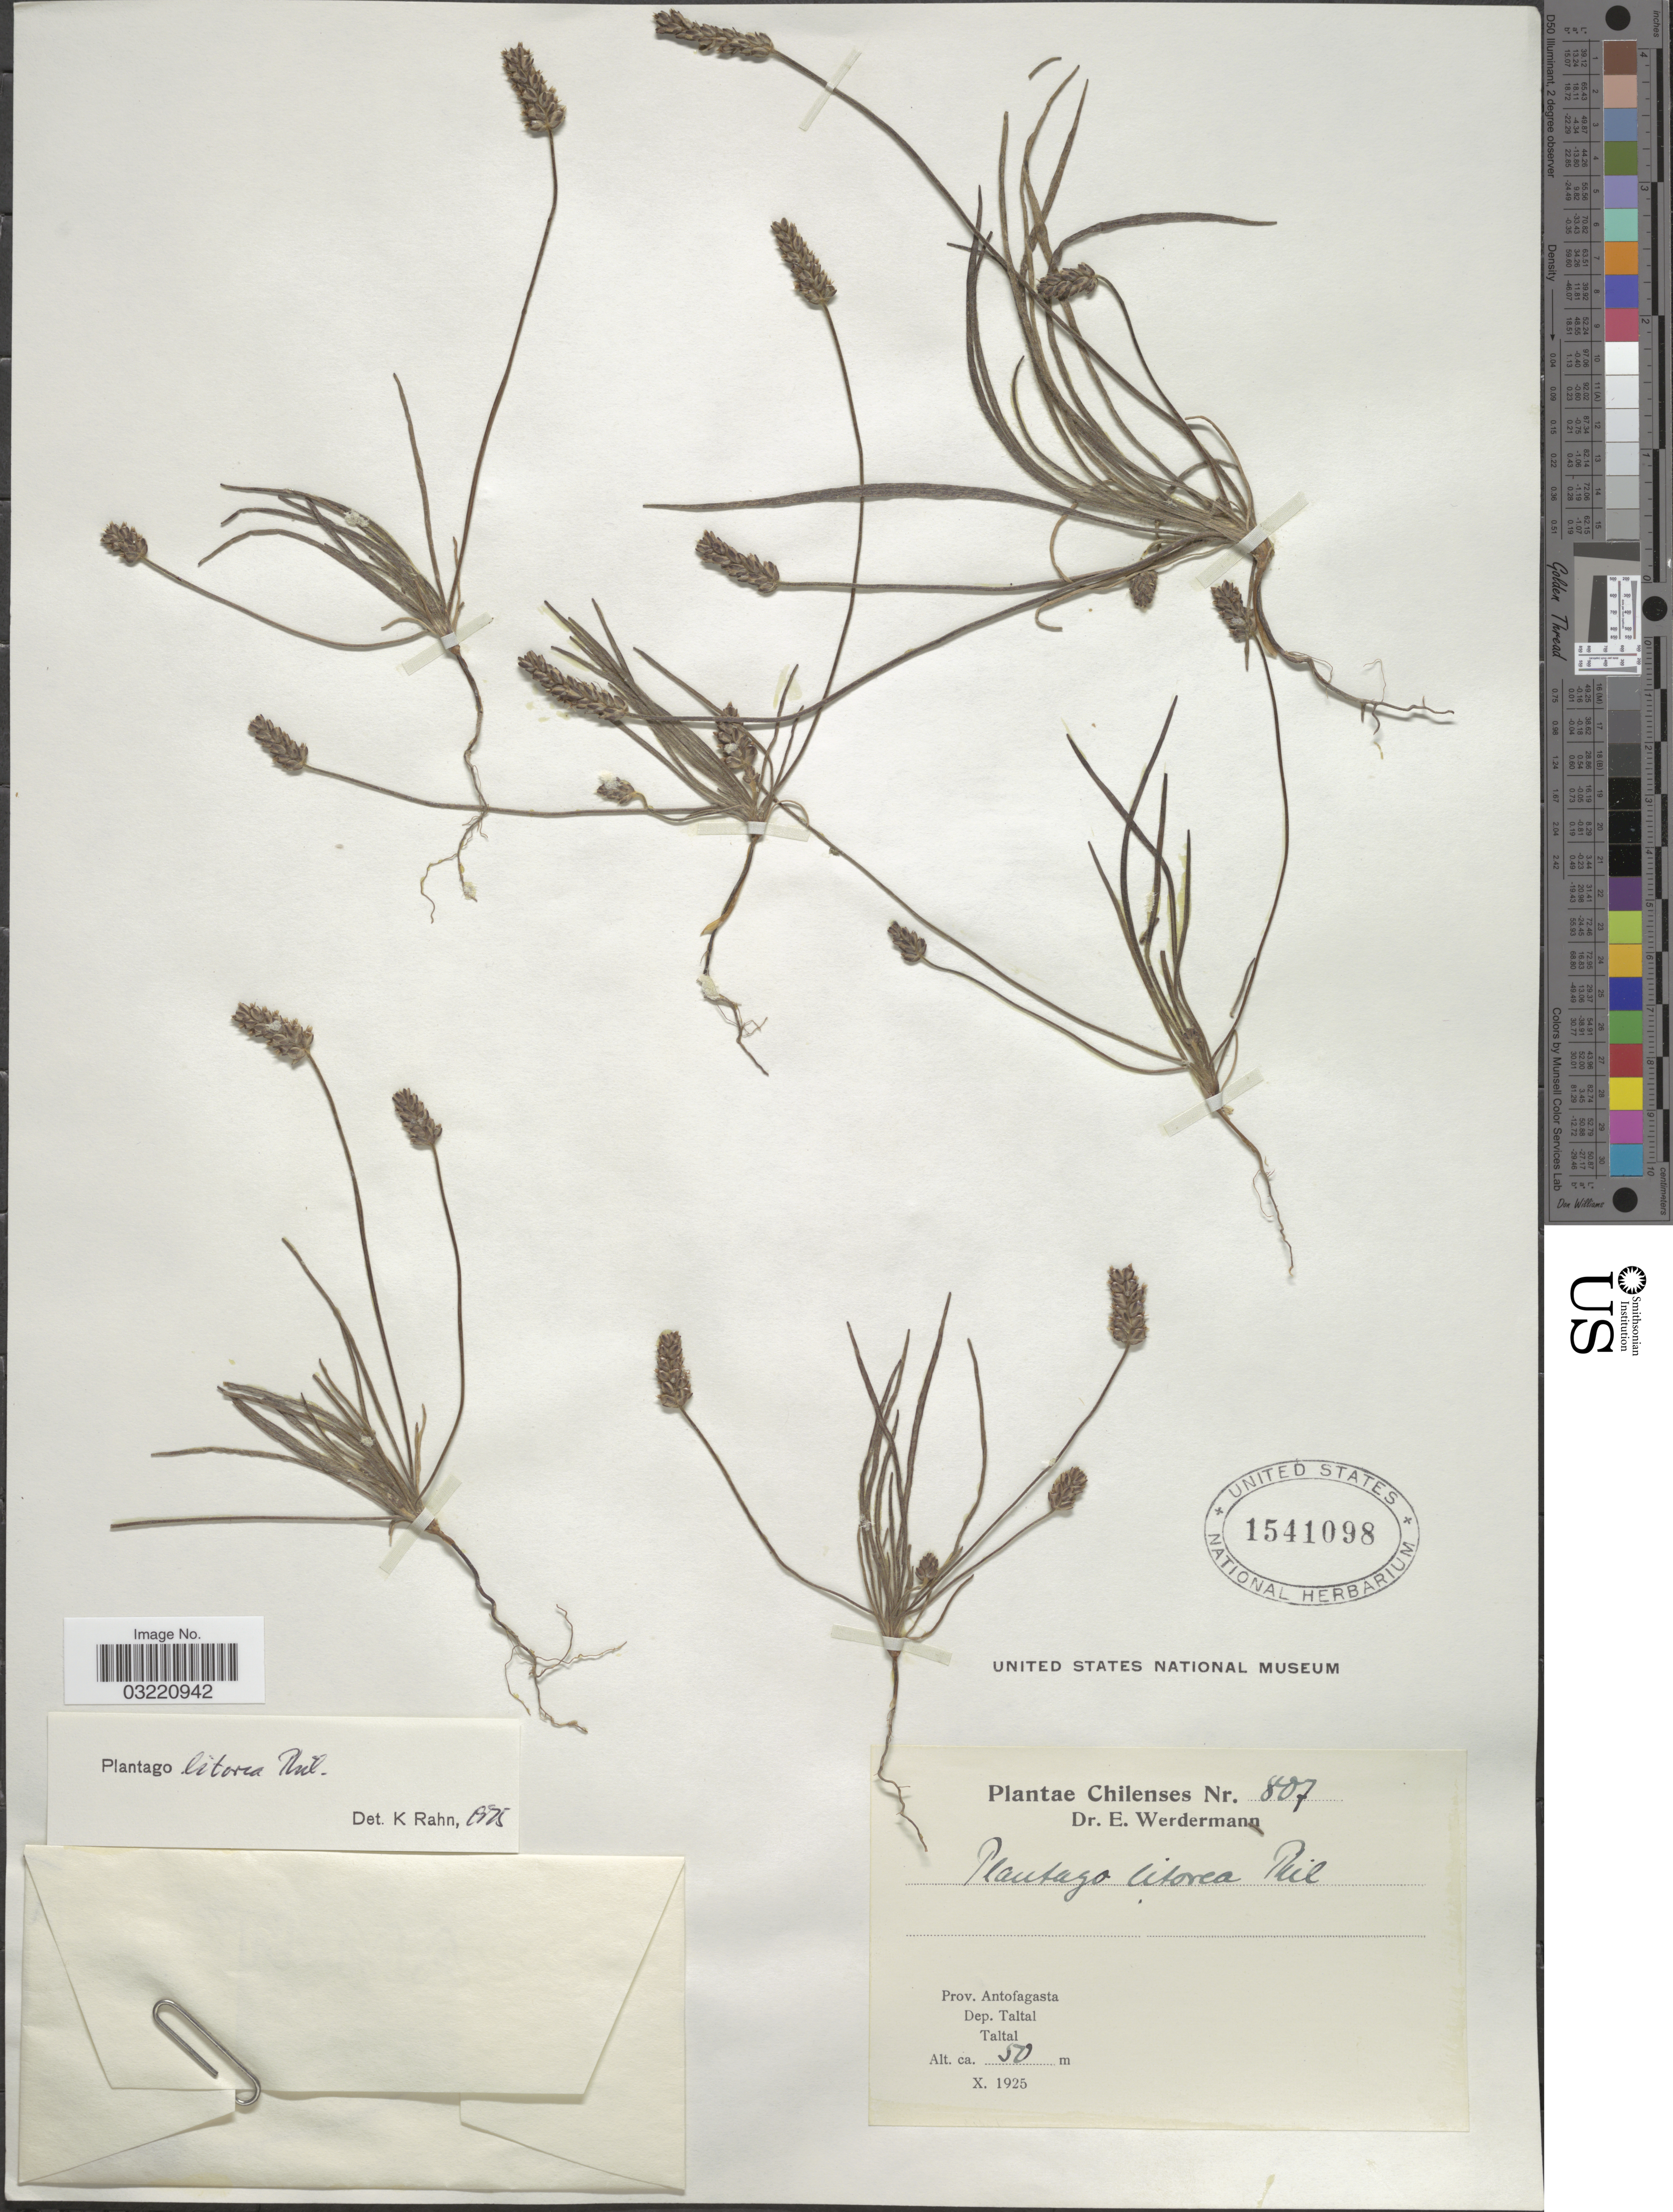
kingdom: Plantae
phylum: Tracheophyta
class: Magnoliopsida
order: Lamiales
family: Plantaginaceae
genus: Plantago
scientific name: Plantago litorea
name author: Phil.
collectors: E. Werdermann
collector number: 807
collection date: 1925-10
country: Chile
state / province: Antofagasta (II)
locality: Dep. Taltal, Taltal.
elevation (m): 50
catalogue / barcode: US 1541098